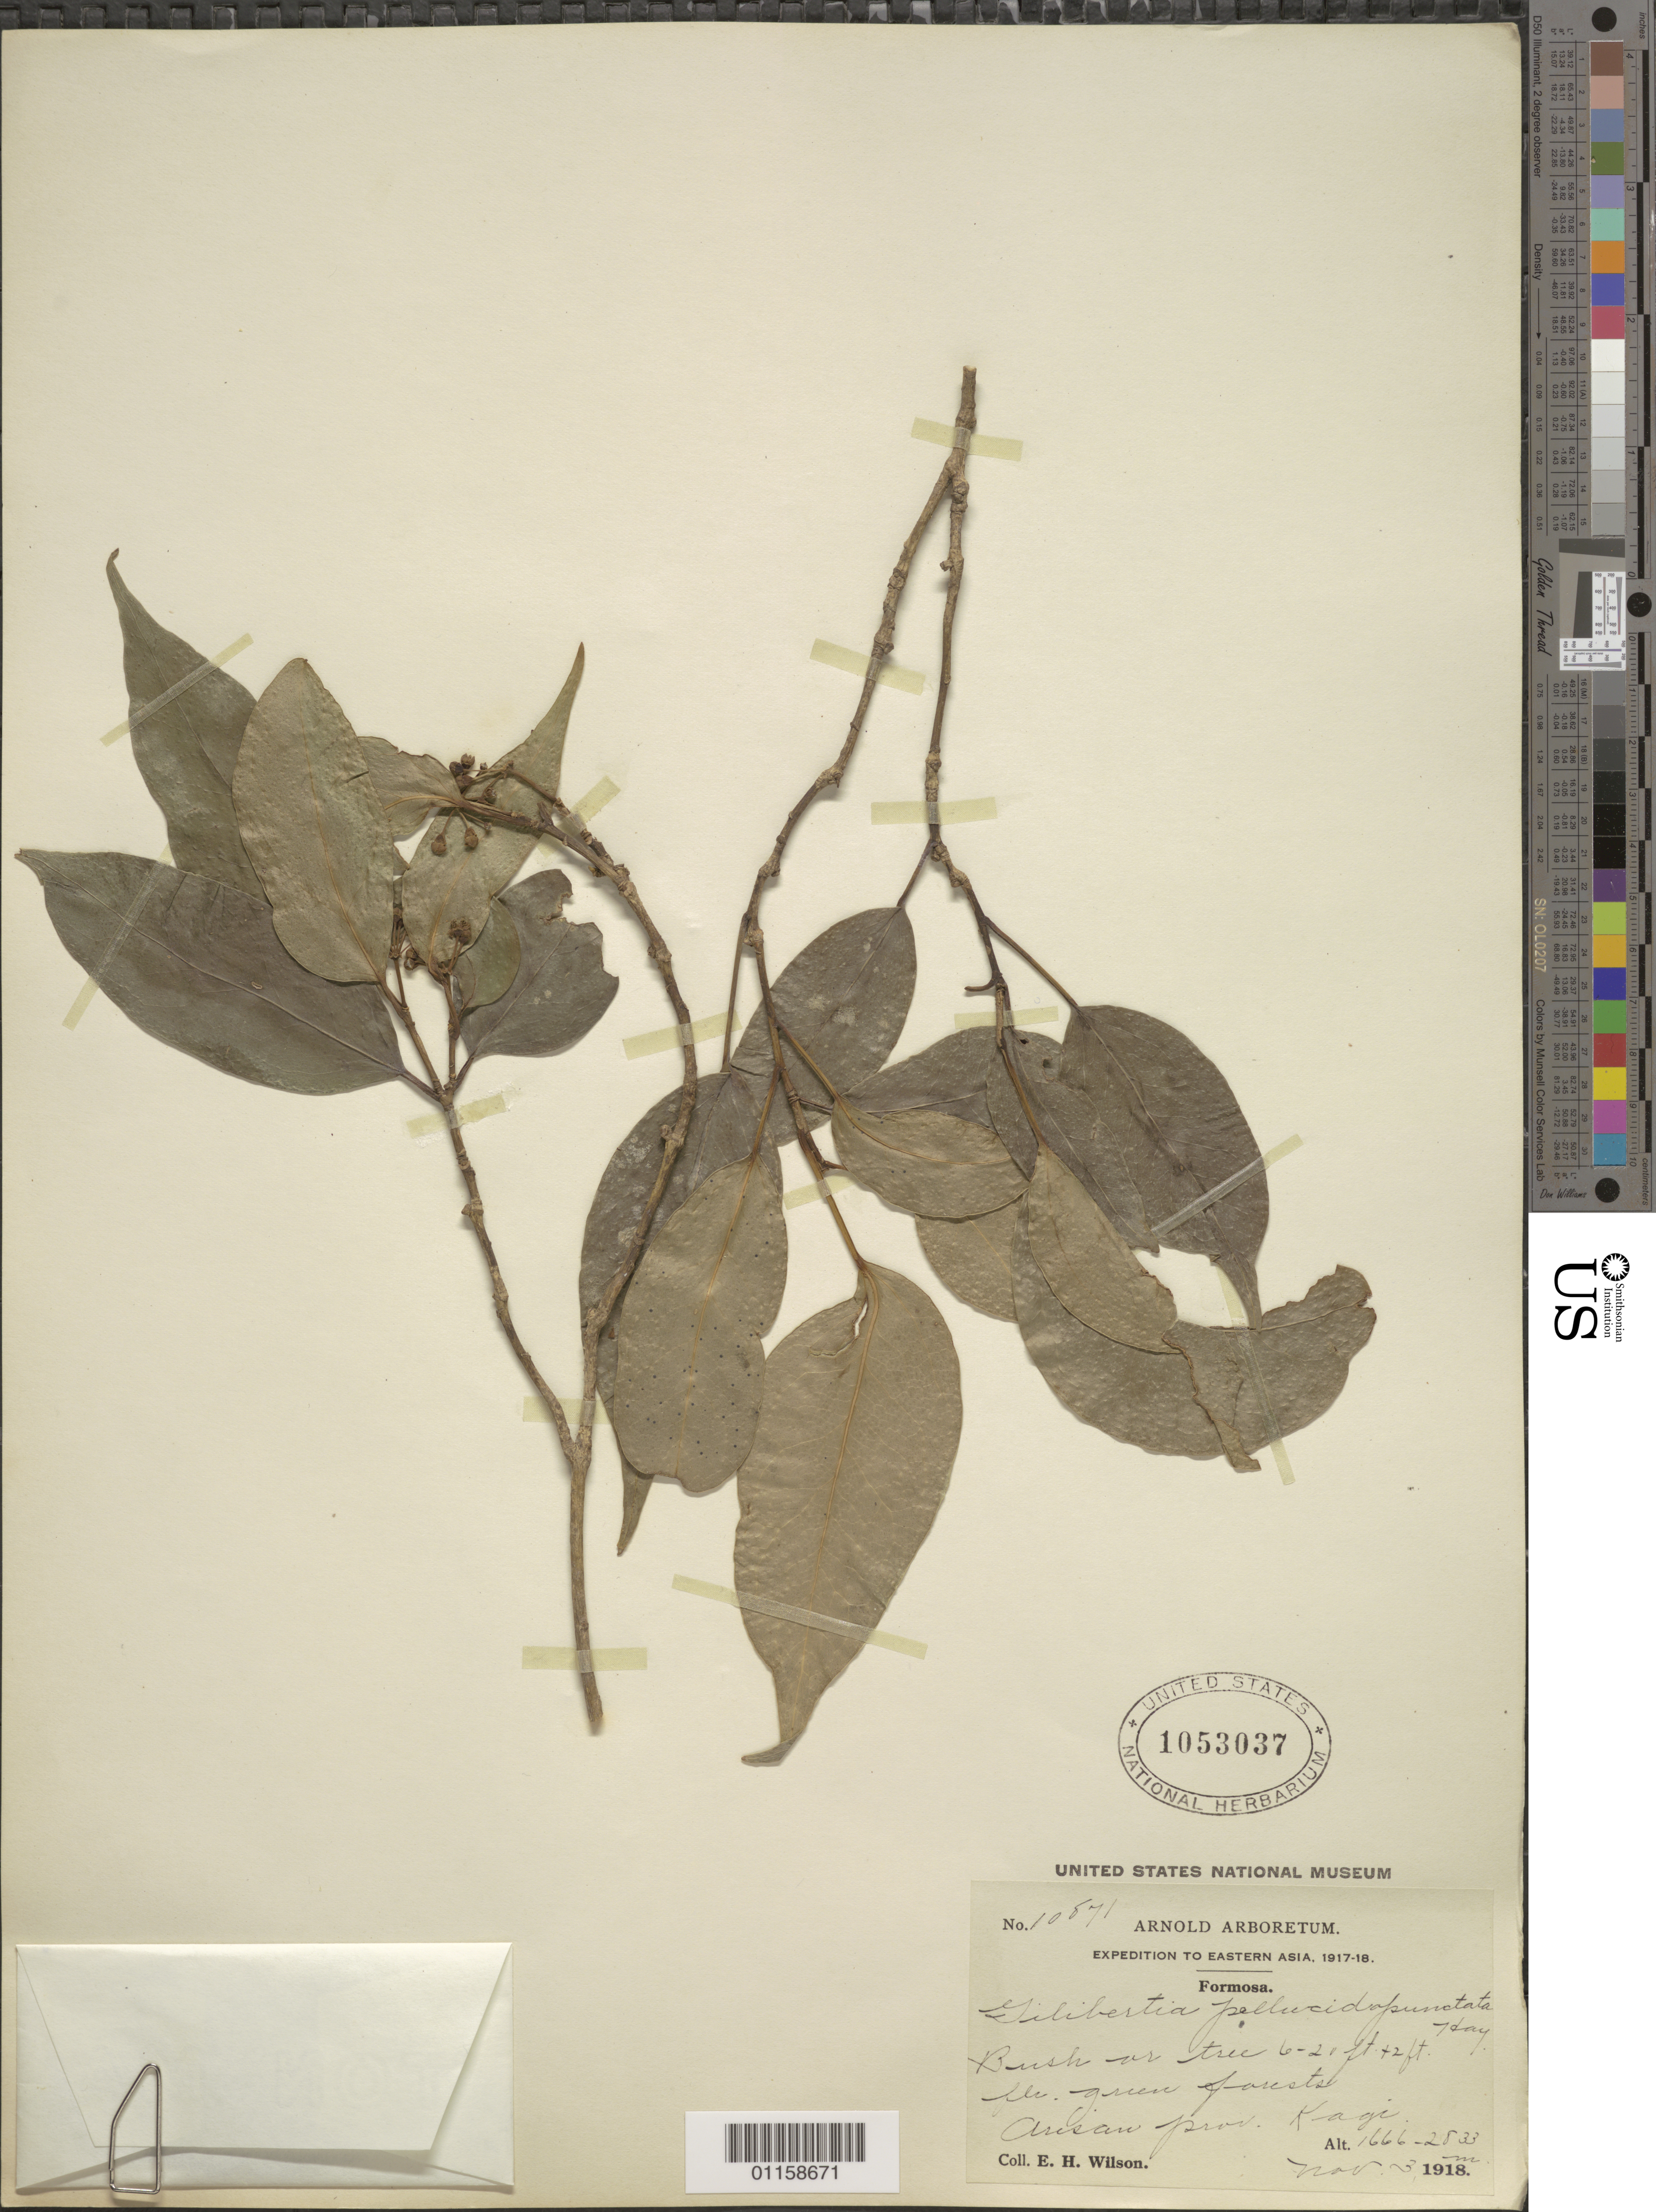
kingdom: Plantae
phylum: Tracheophyta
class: Magnoliopsida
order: Apiales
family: Araliaceae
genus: Dendropanax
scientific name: Dendropanax pellucidopunctatus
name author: (Hayata) Kaneh.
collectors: E. H. Wilson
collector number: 10871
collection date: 1918-11-03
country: Taiwan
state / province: Kagi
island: Taiwan [Formosa]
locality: Formosa.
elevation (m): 1666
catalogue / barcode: US 1053037